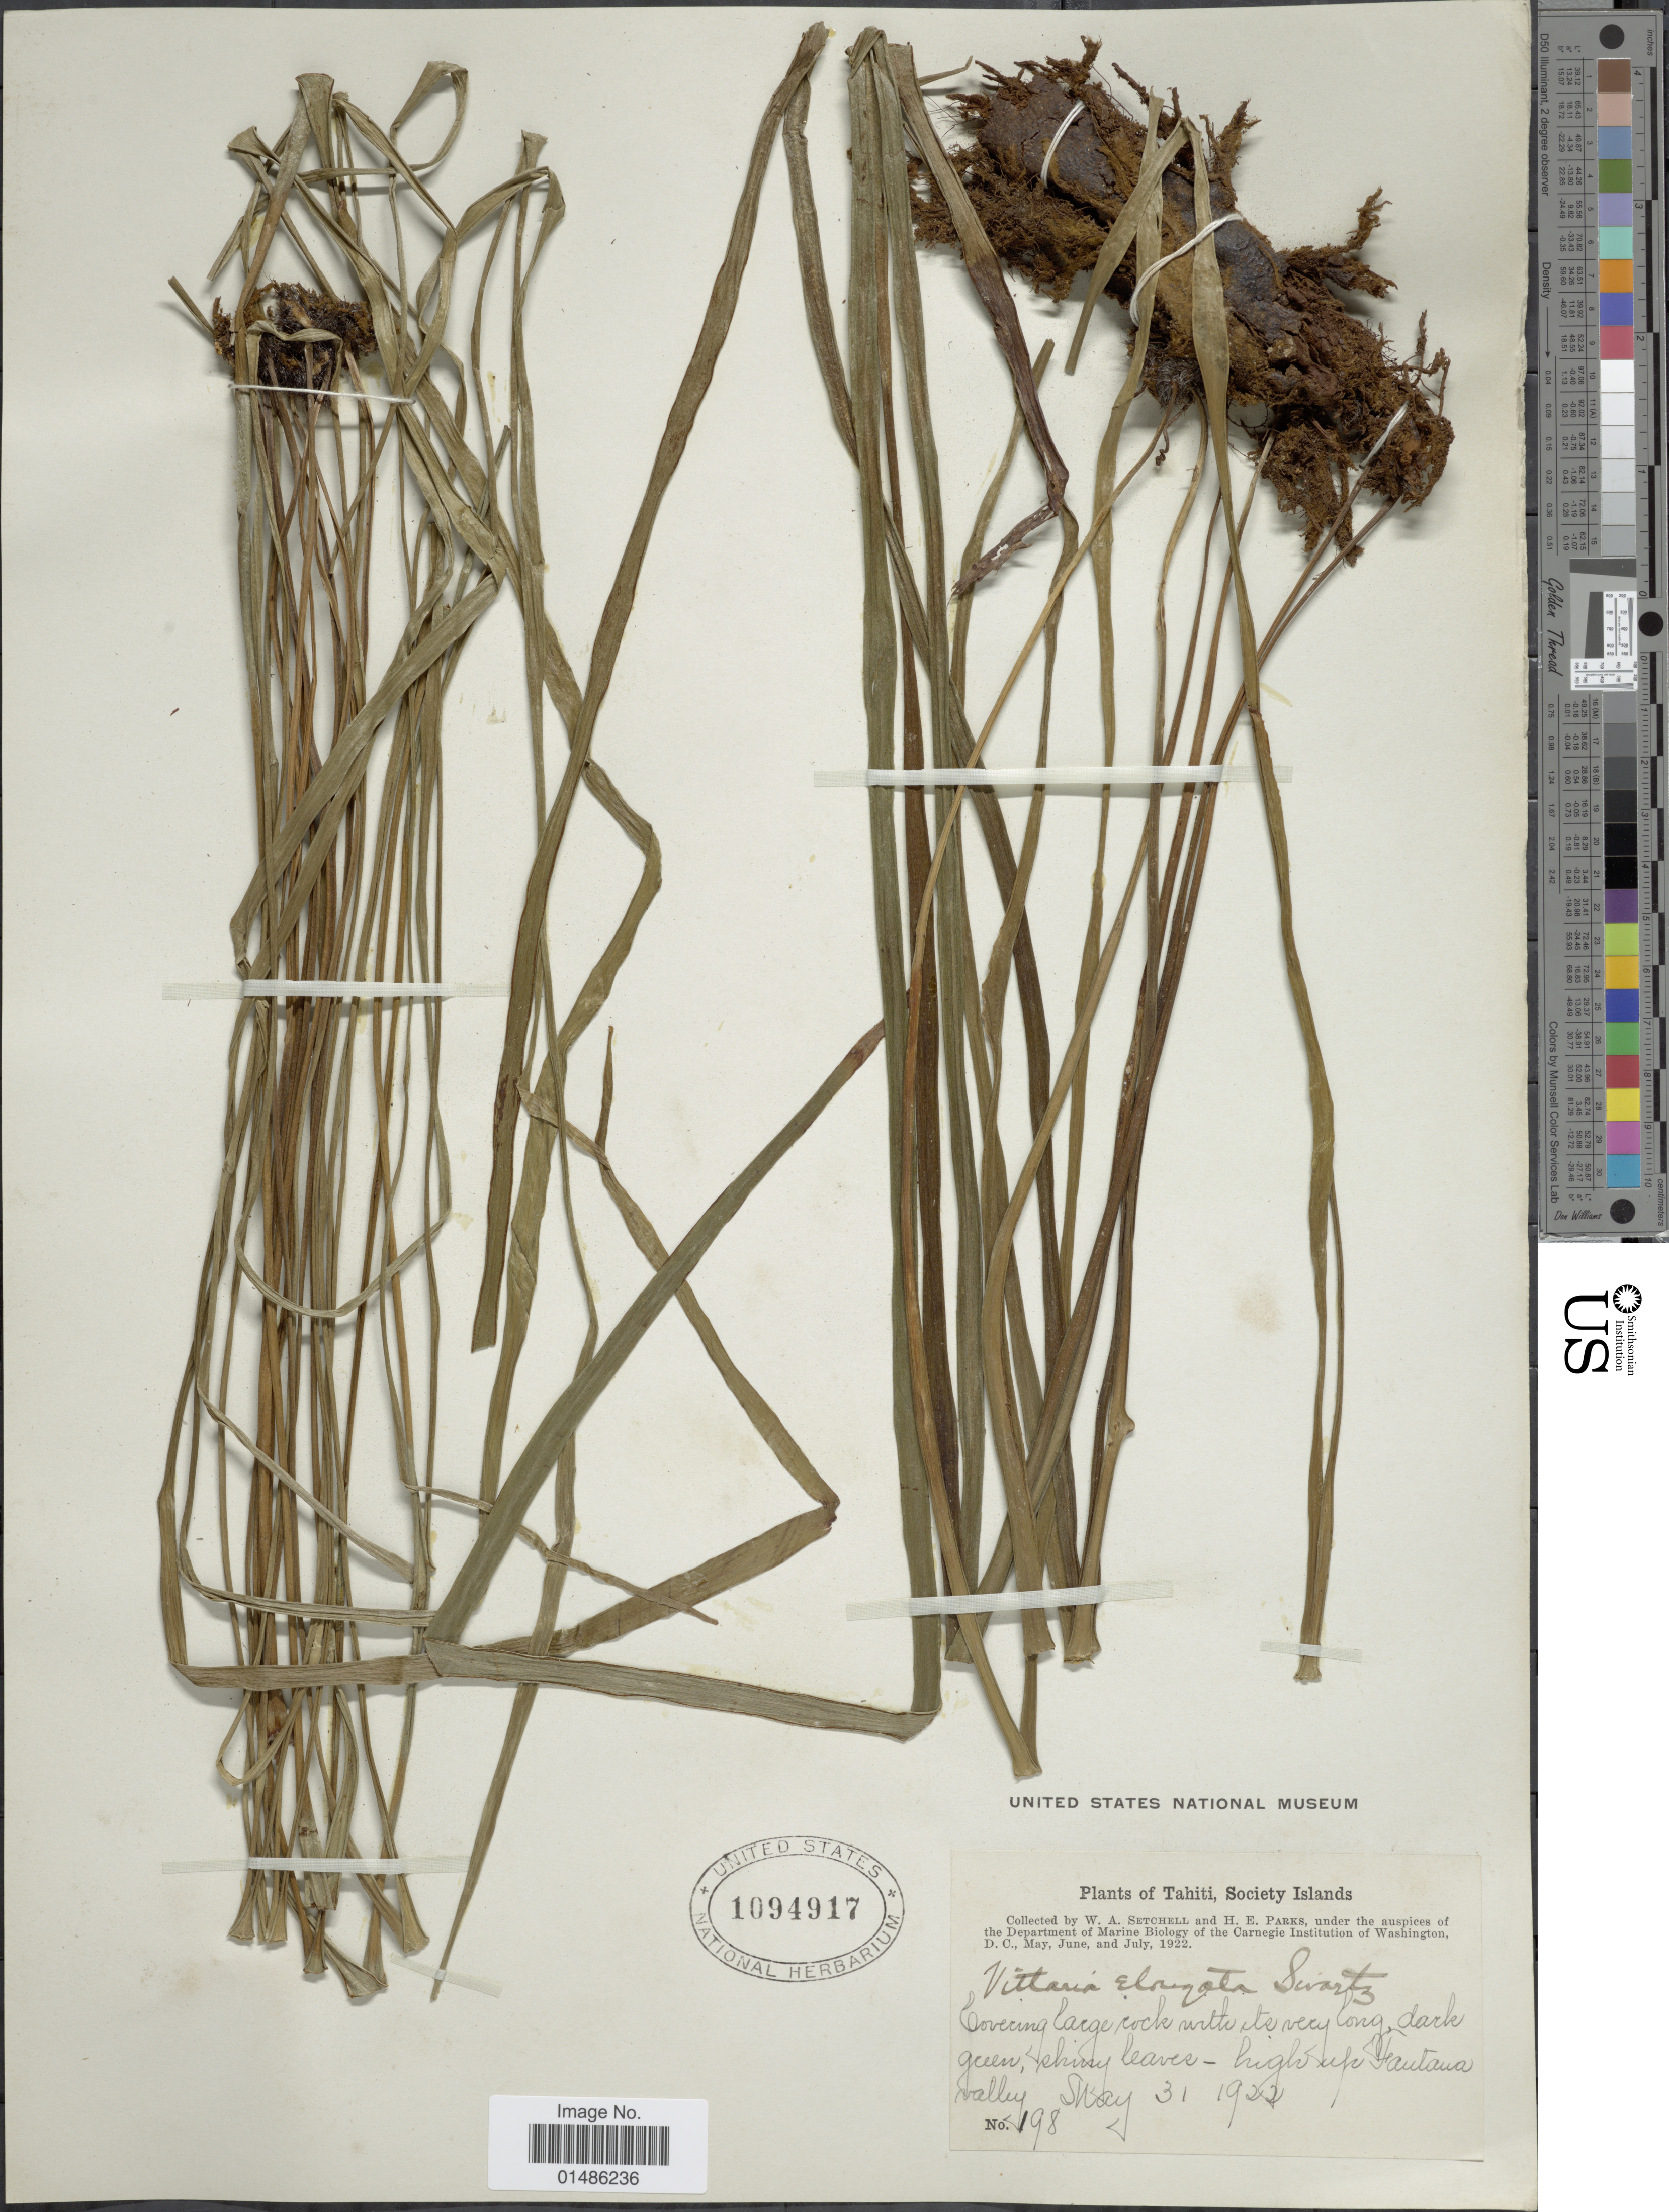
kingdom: Plantae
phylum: Tracheophyta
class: Polypodiopsida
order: Polypodiales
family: Pteridaceae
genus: Haplopteris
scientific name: Haplopteris elongata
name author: (Sw.) Crane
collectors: W. Setchell & H. E. Parks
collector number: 198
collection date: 1922-05-31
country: French Polynesia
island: Tahiti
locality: Tahiti, Society Islands. High up Fautaua valley.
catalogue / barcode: US 1094917